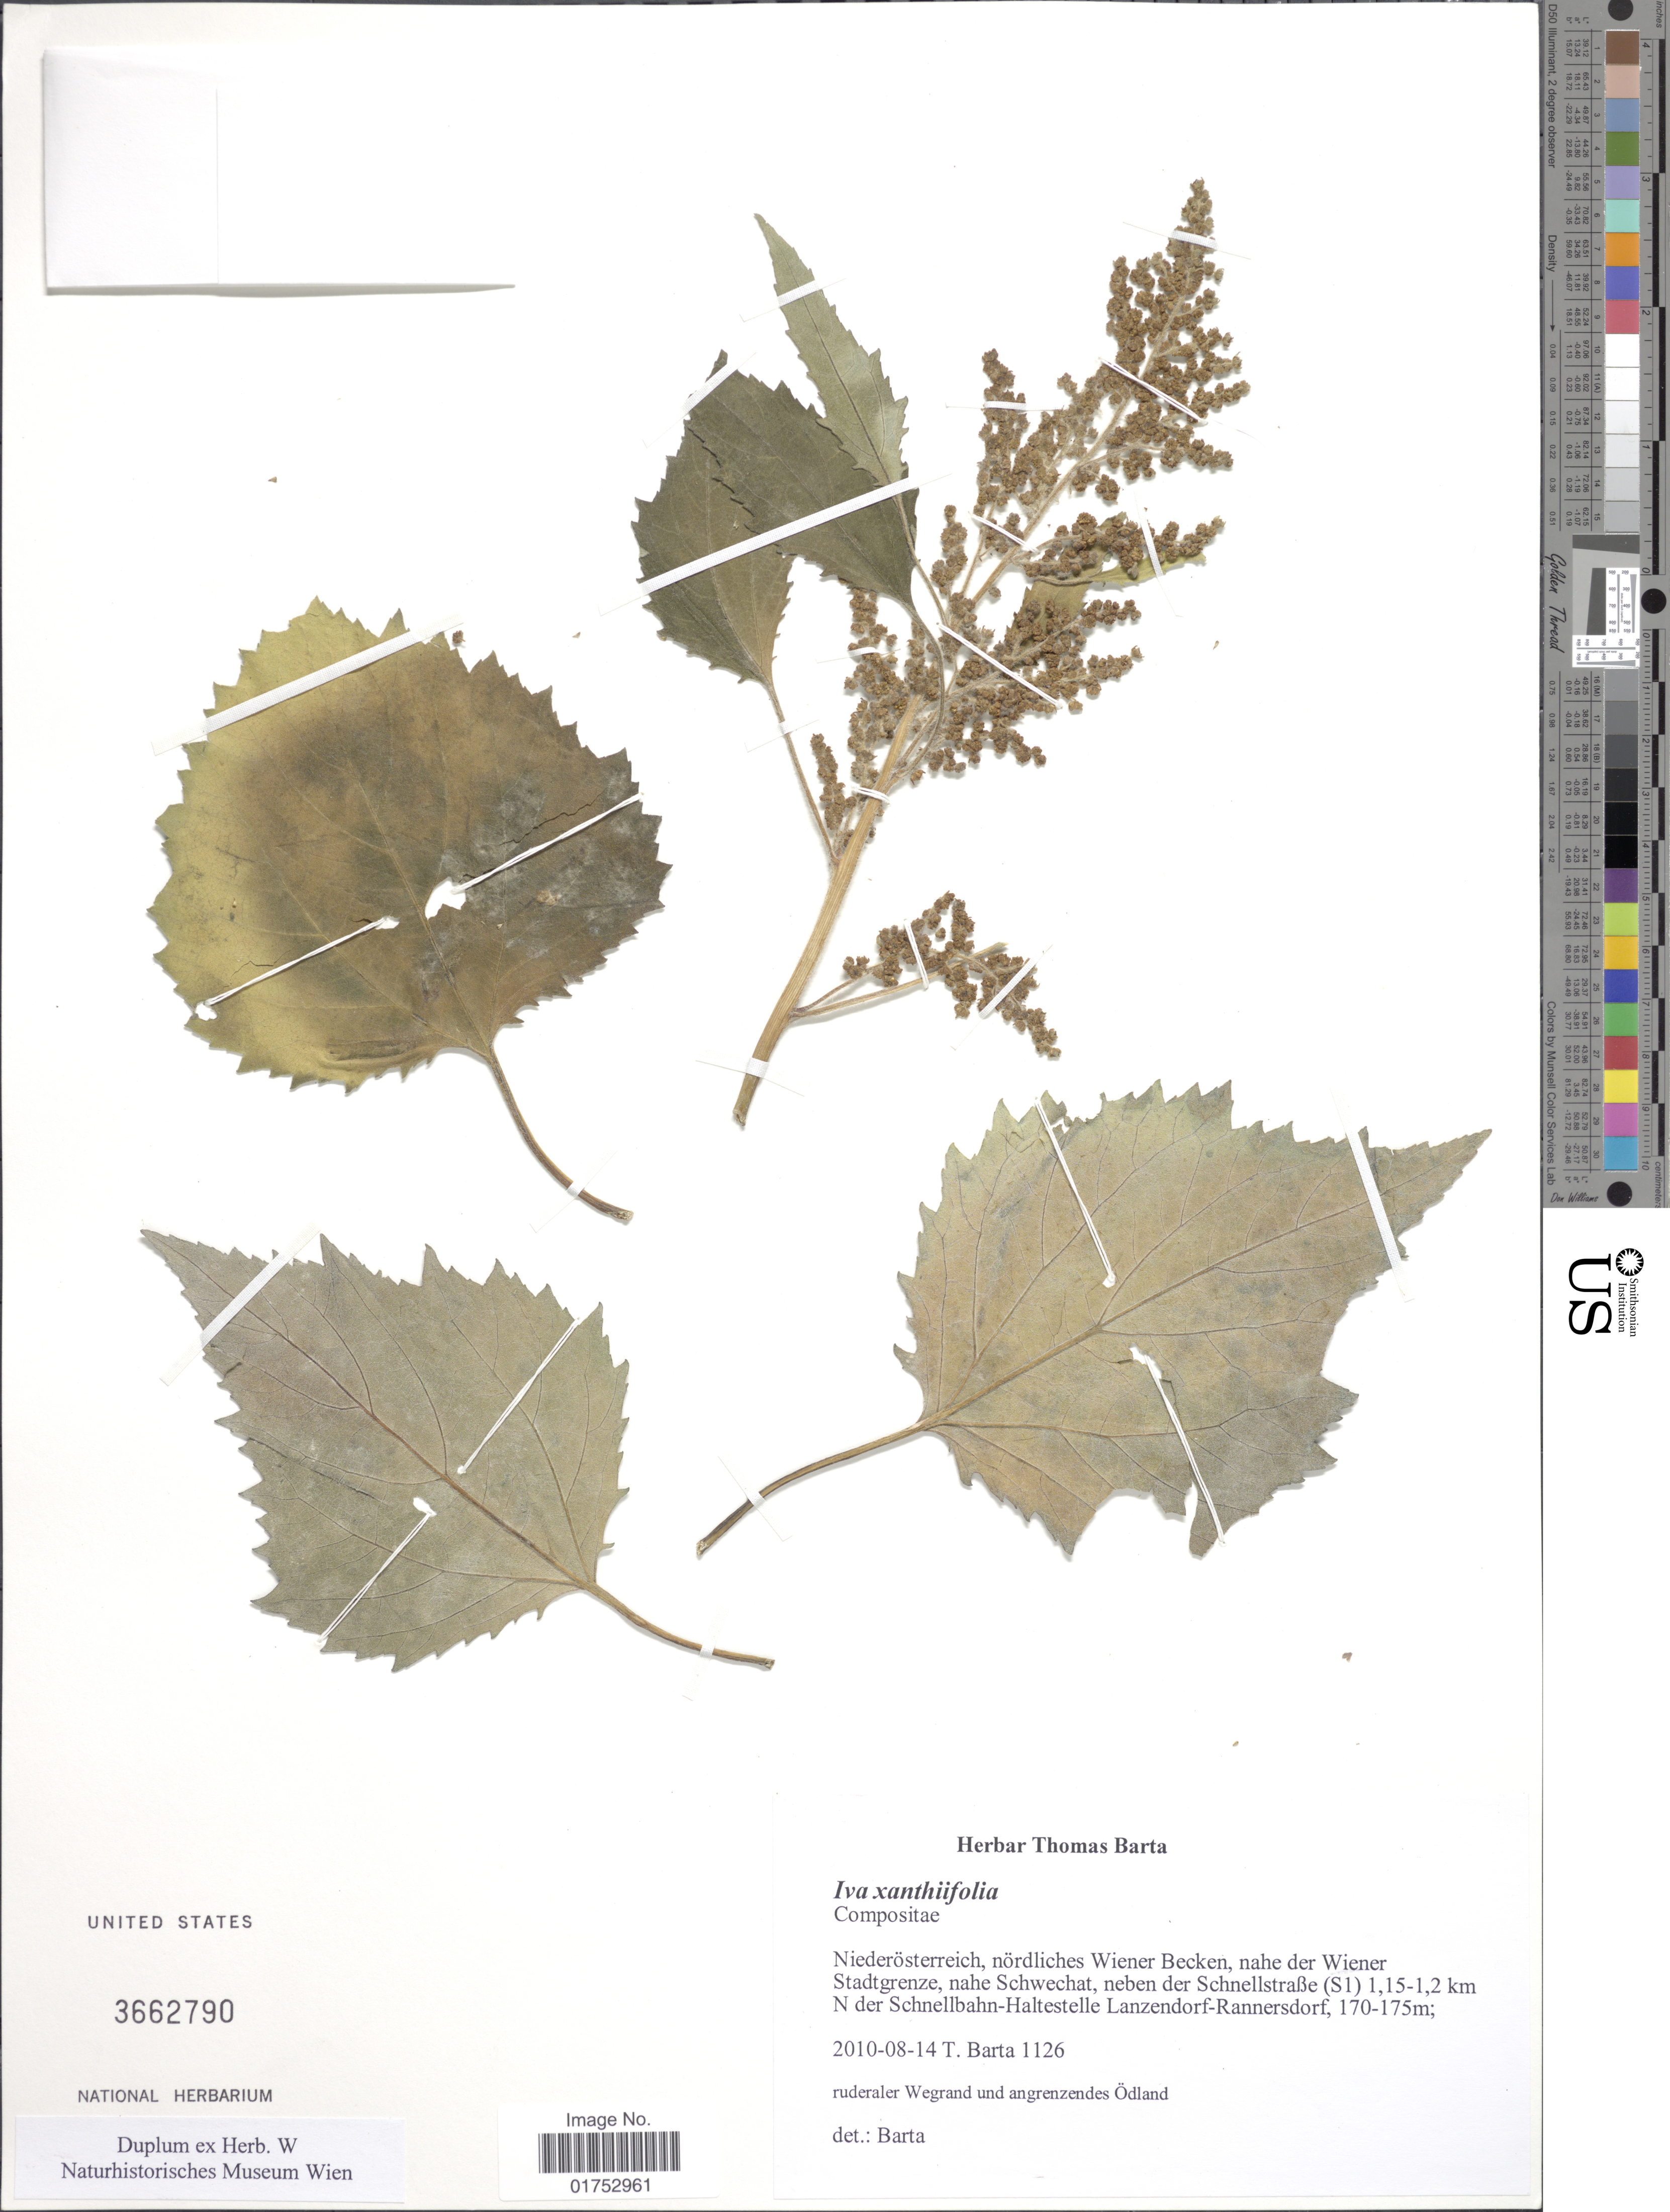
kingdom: Plantae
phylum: Tracheophyta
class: Magnoliopsida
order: Asterales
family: Asteraceae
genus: Iva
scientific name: Iva xanthifolia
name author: Nutt.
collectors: T. Barta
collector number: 1126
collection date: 2010-08-14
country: Austria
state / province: Niederosterreich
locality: Nordliches Wiener Becken, nahe der Wiener Stadtgrenze, nahe Schwechat, neben der Schnellstrabe (S1), 1.15-1.2 km N der Schnellbahn-Haltestelle Lanzendorf-Rannersdorf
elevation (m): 170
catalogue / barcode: US 3662790